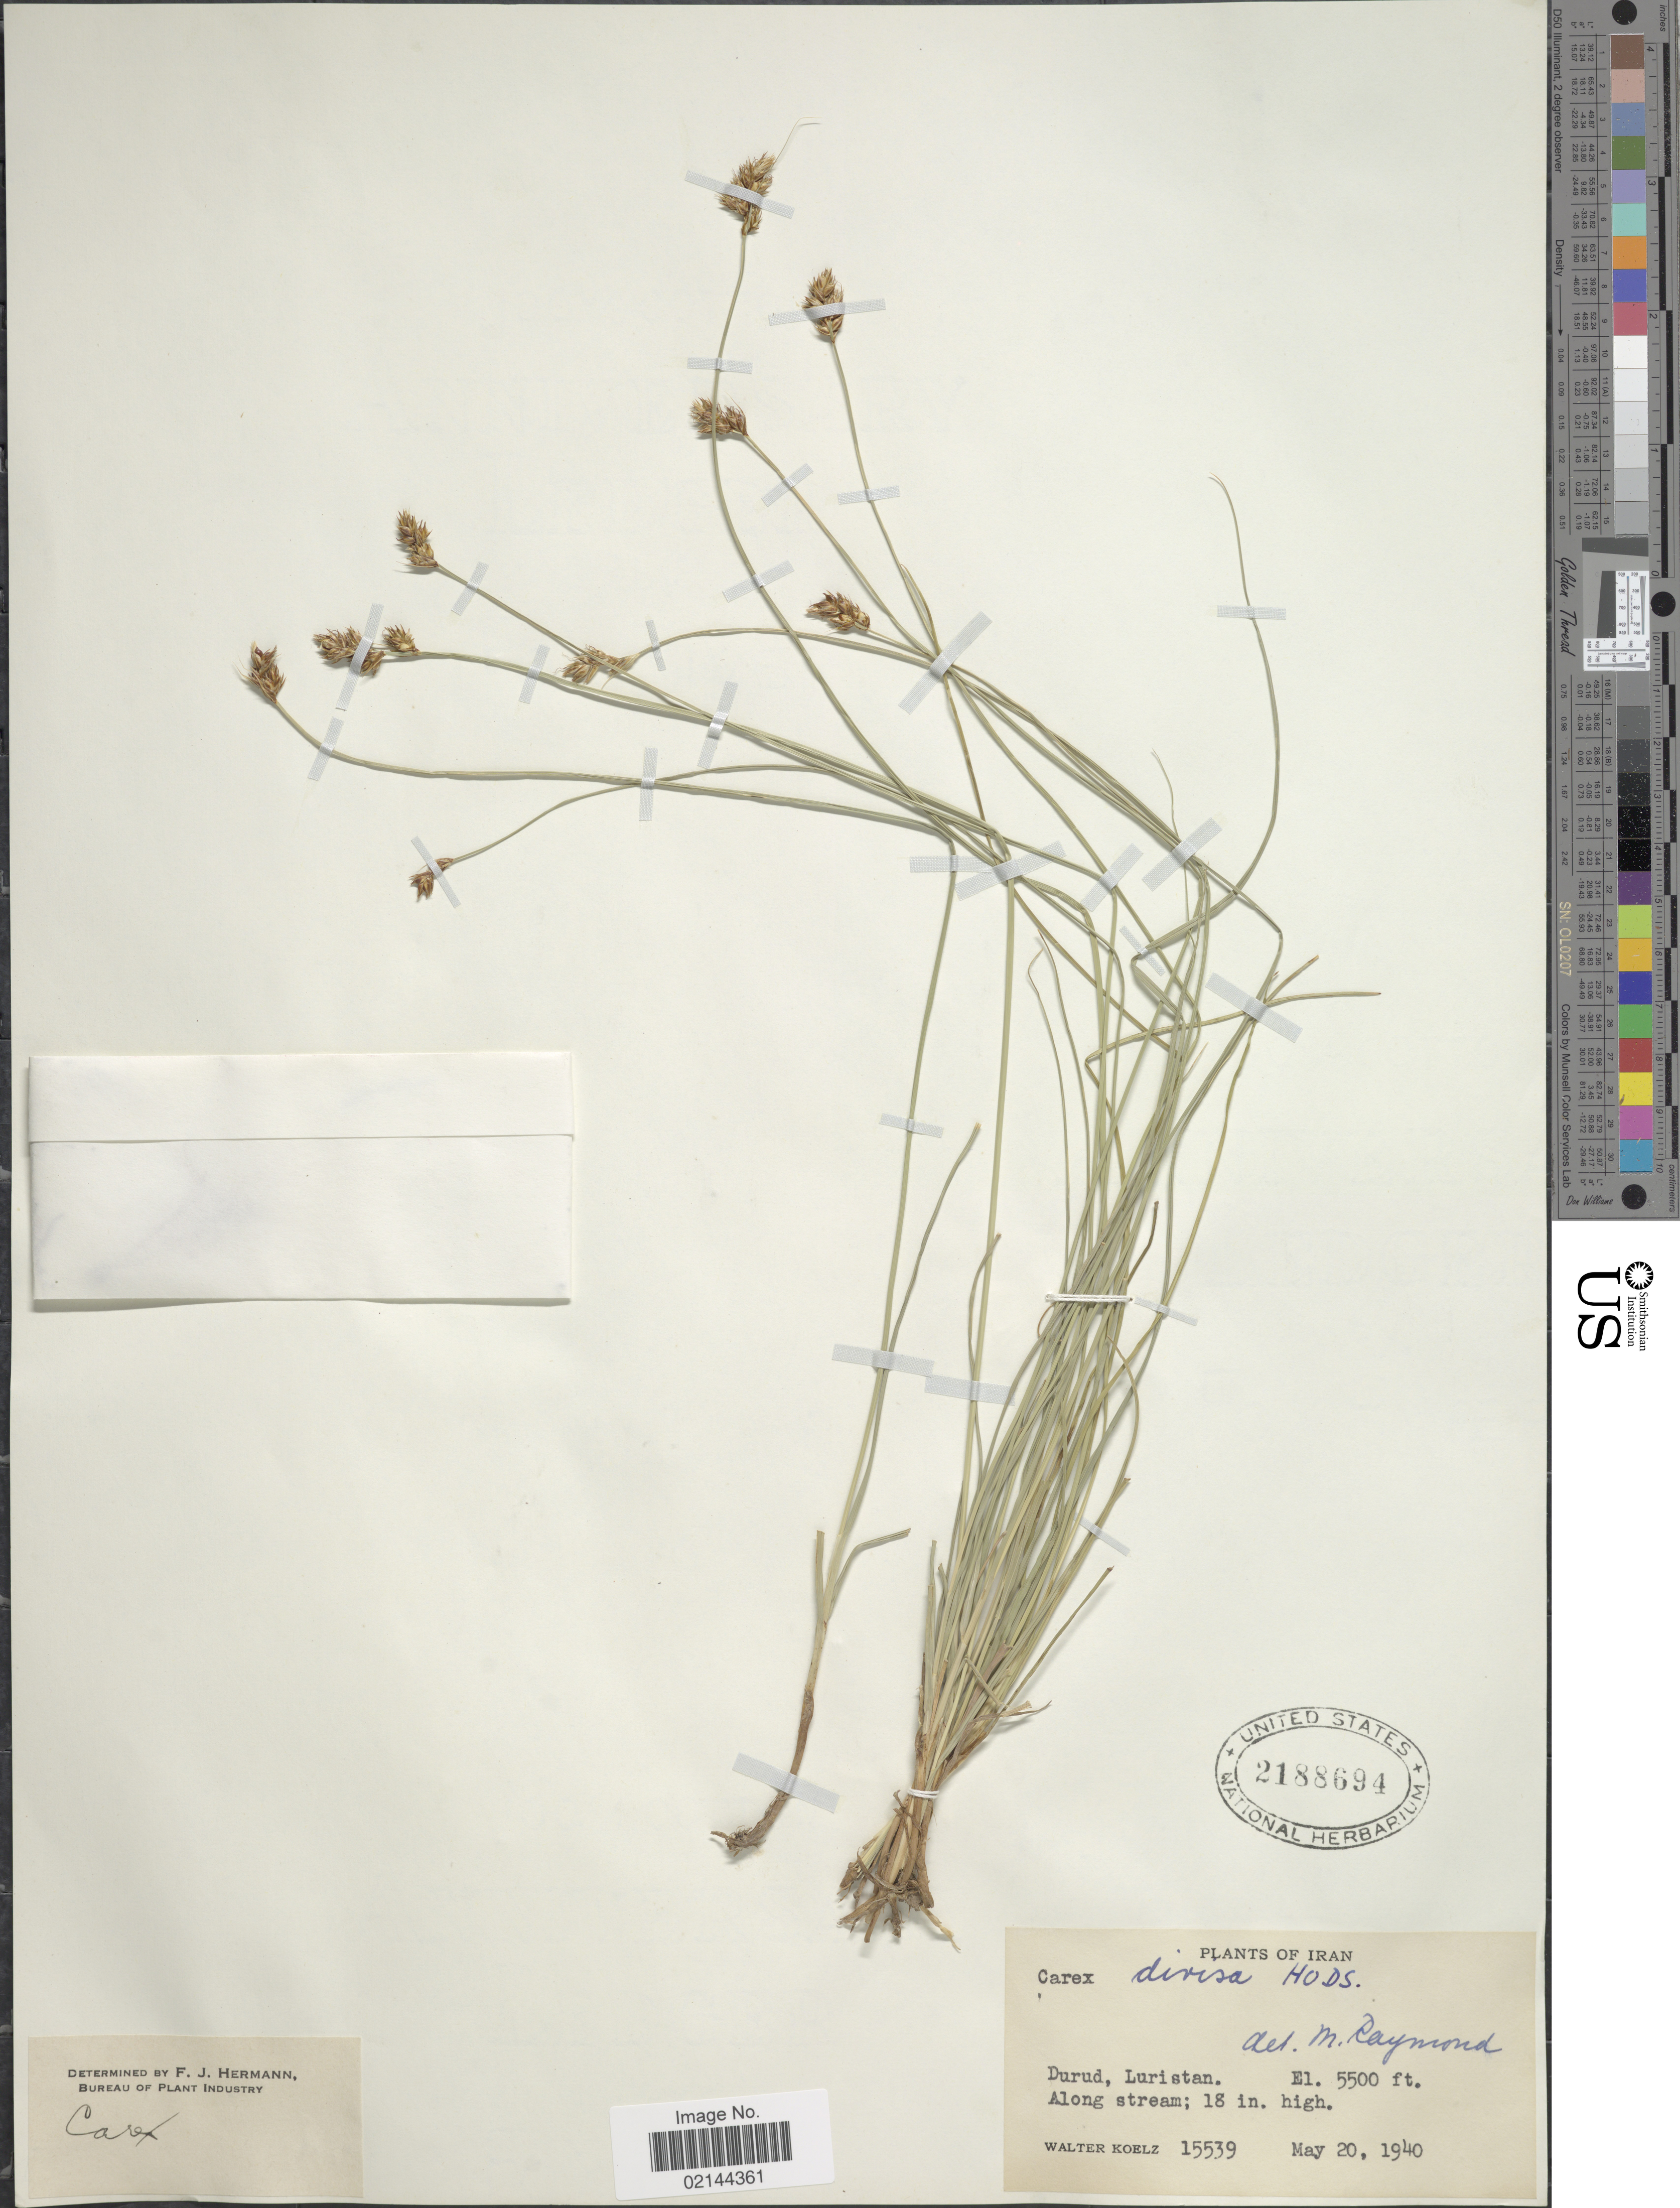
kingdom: Plantae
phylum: Tracheophyta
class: Liliopsida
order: Poales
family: Cyperaceae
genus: Carex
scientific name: Carex divisa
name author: Huds.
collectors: W. N. Koelz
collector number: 15539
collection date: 1940-05-20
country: Iran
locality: Durud, Luristan. Along stream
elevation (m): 1676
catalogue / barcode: US 2188694